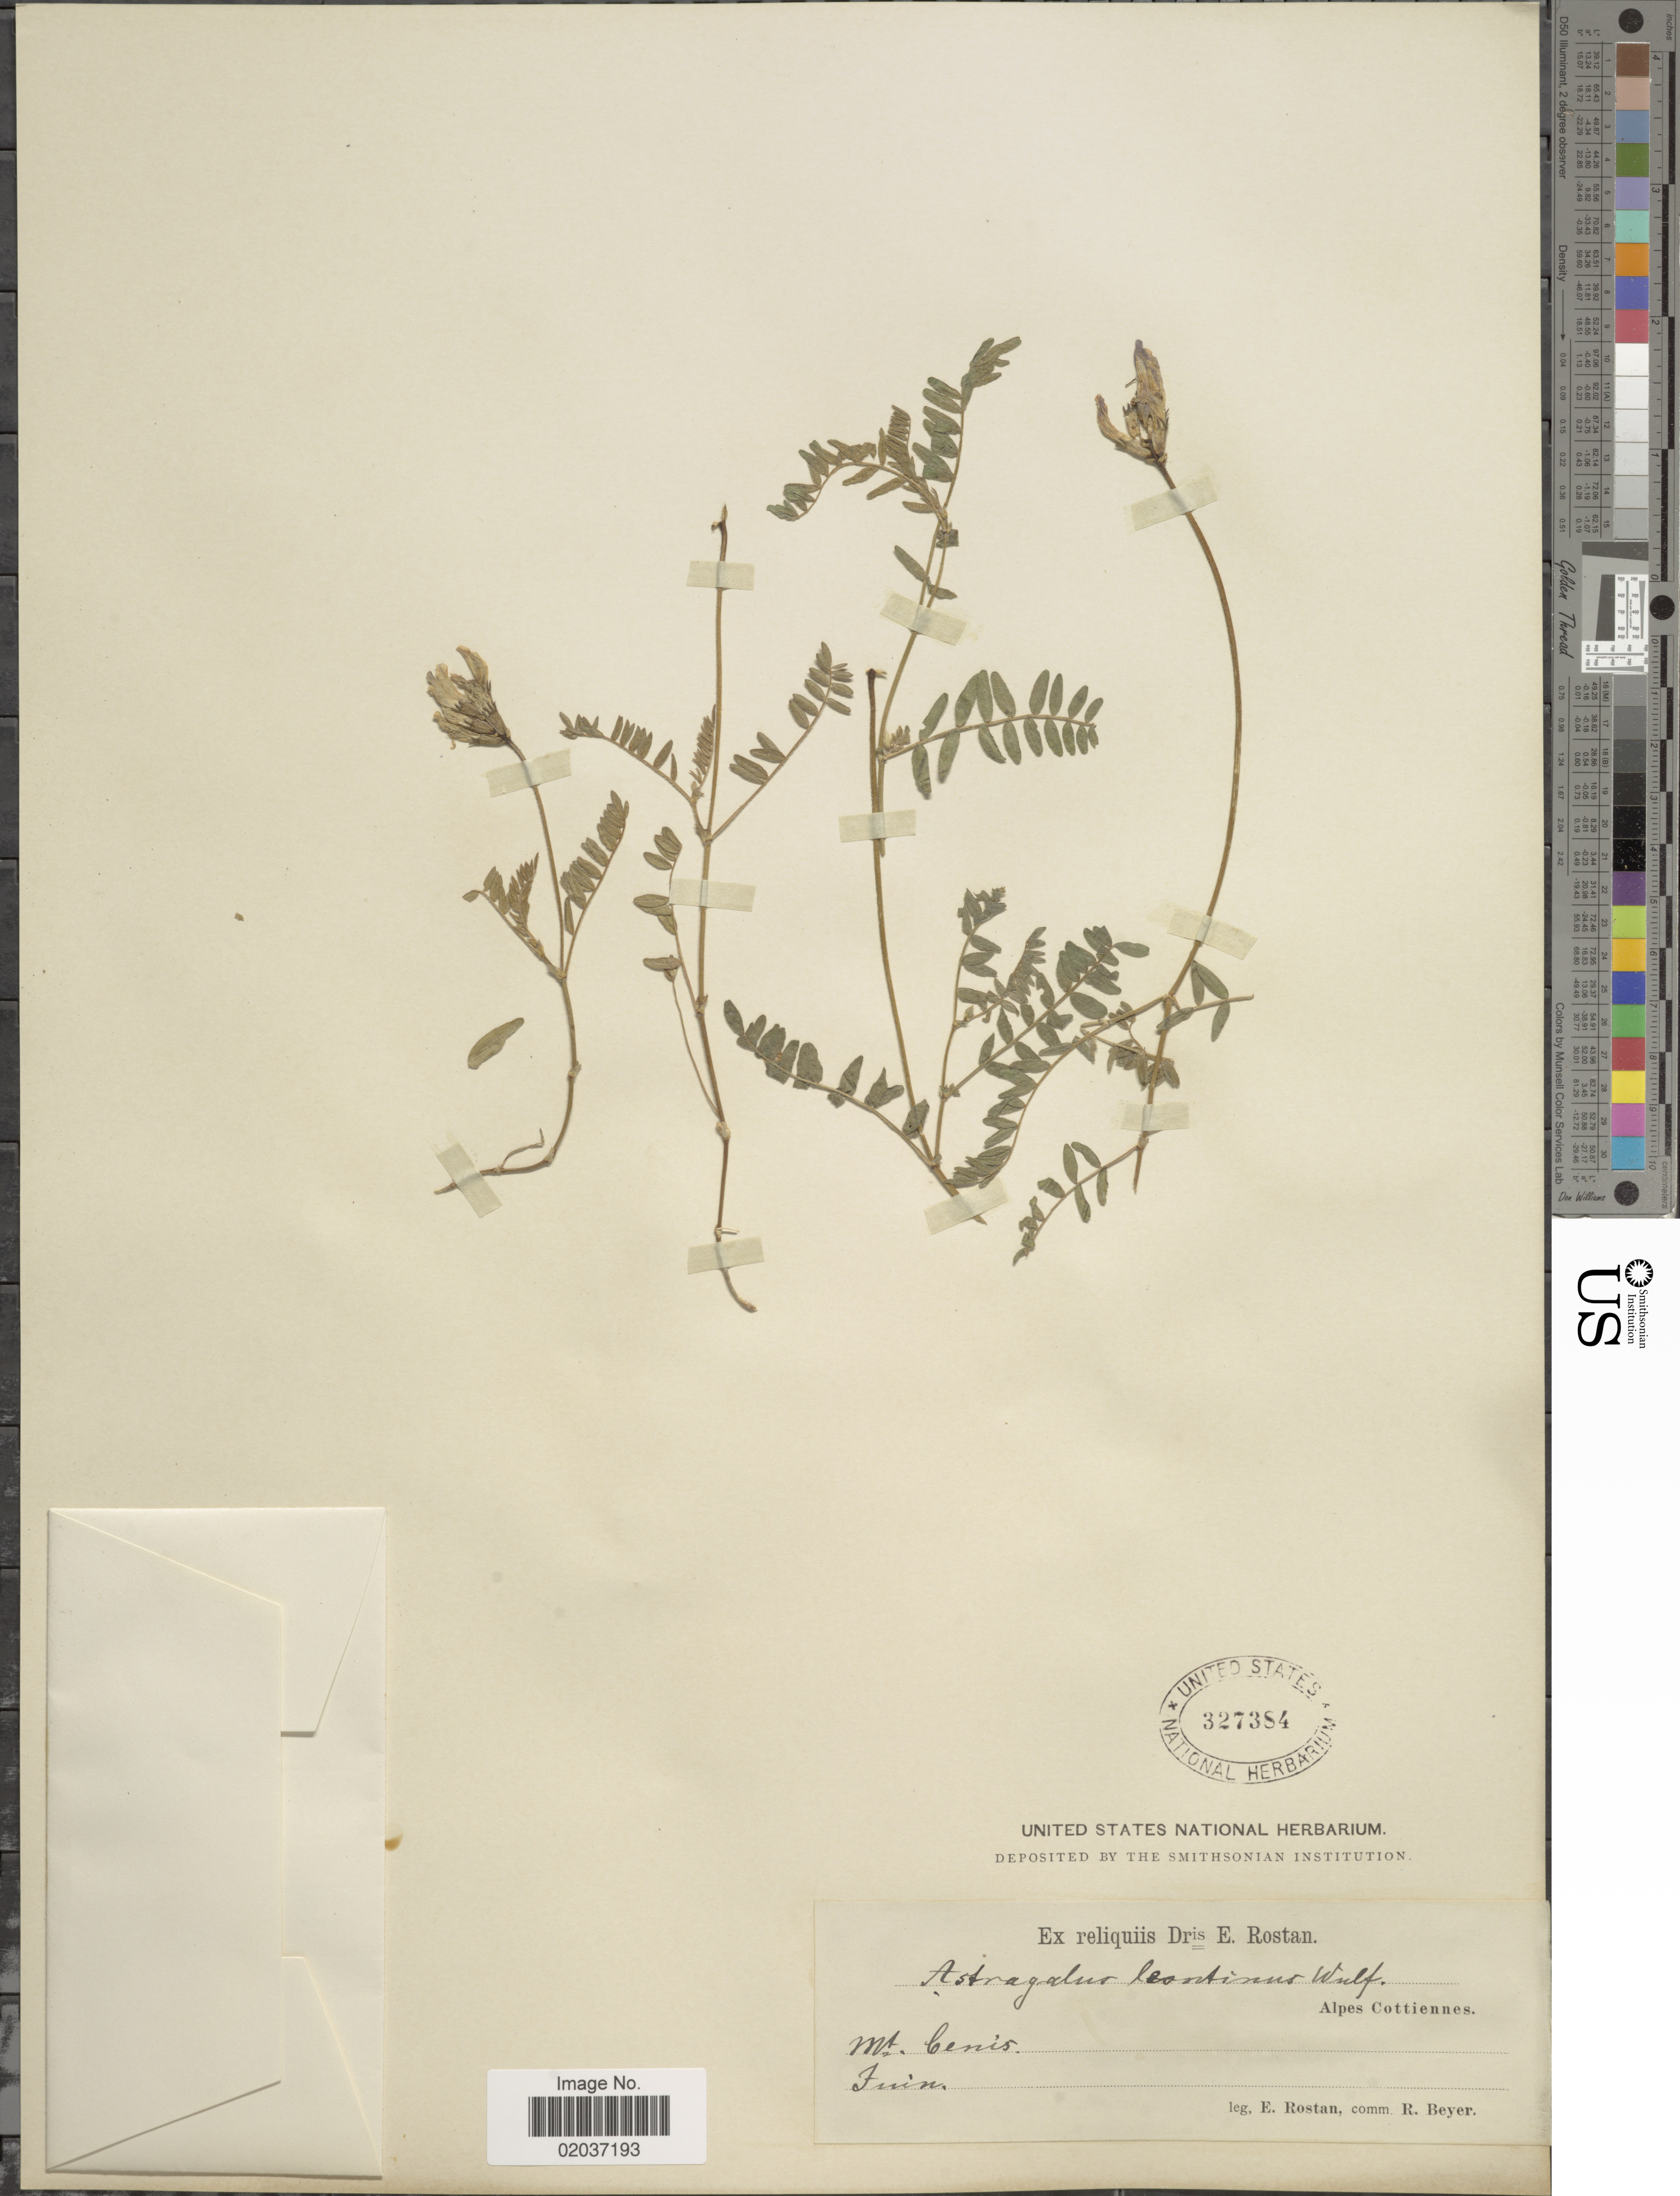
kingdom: Plantae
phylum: Tracheophyta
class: Magnoliopsida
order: Fabales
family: Fabaceae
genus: Astragalus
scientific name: Astragalus leontinus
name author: Wulfen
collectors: E. Rostan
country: France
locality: Mt. Cenis, Alpes Cottiennes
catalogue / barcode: US 327384